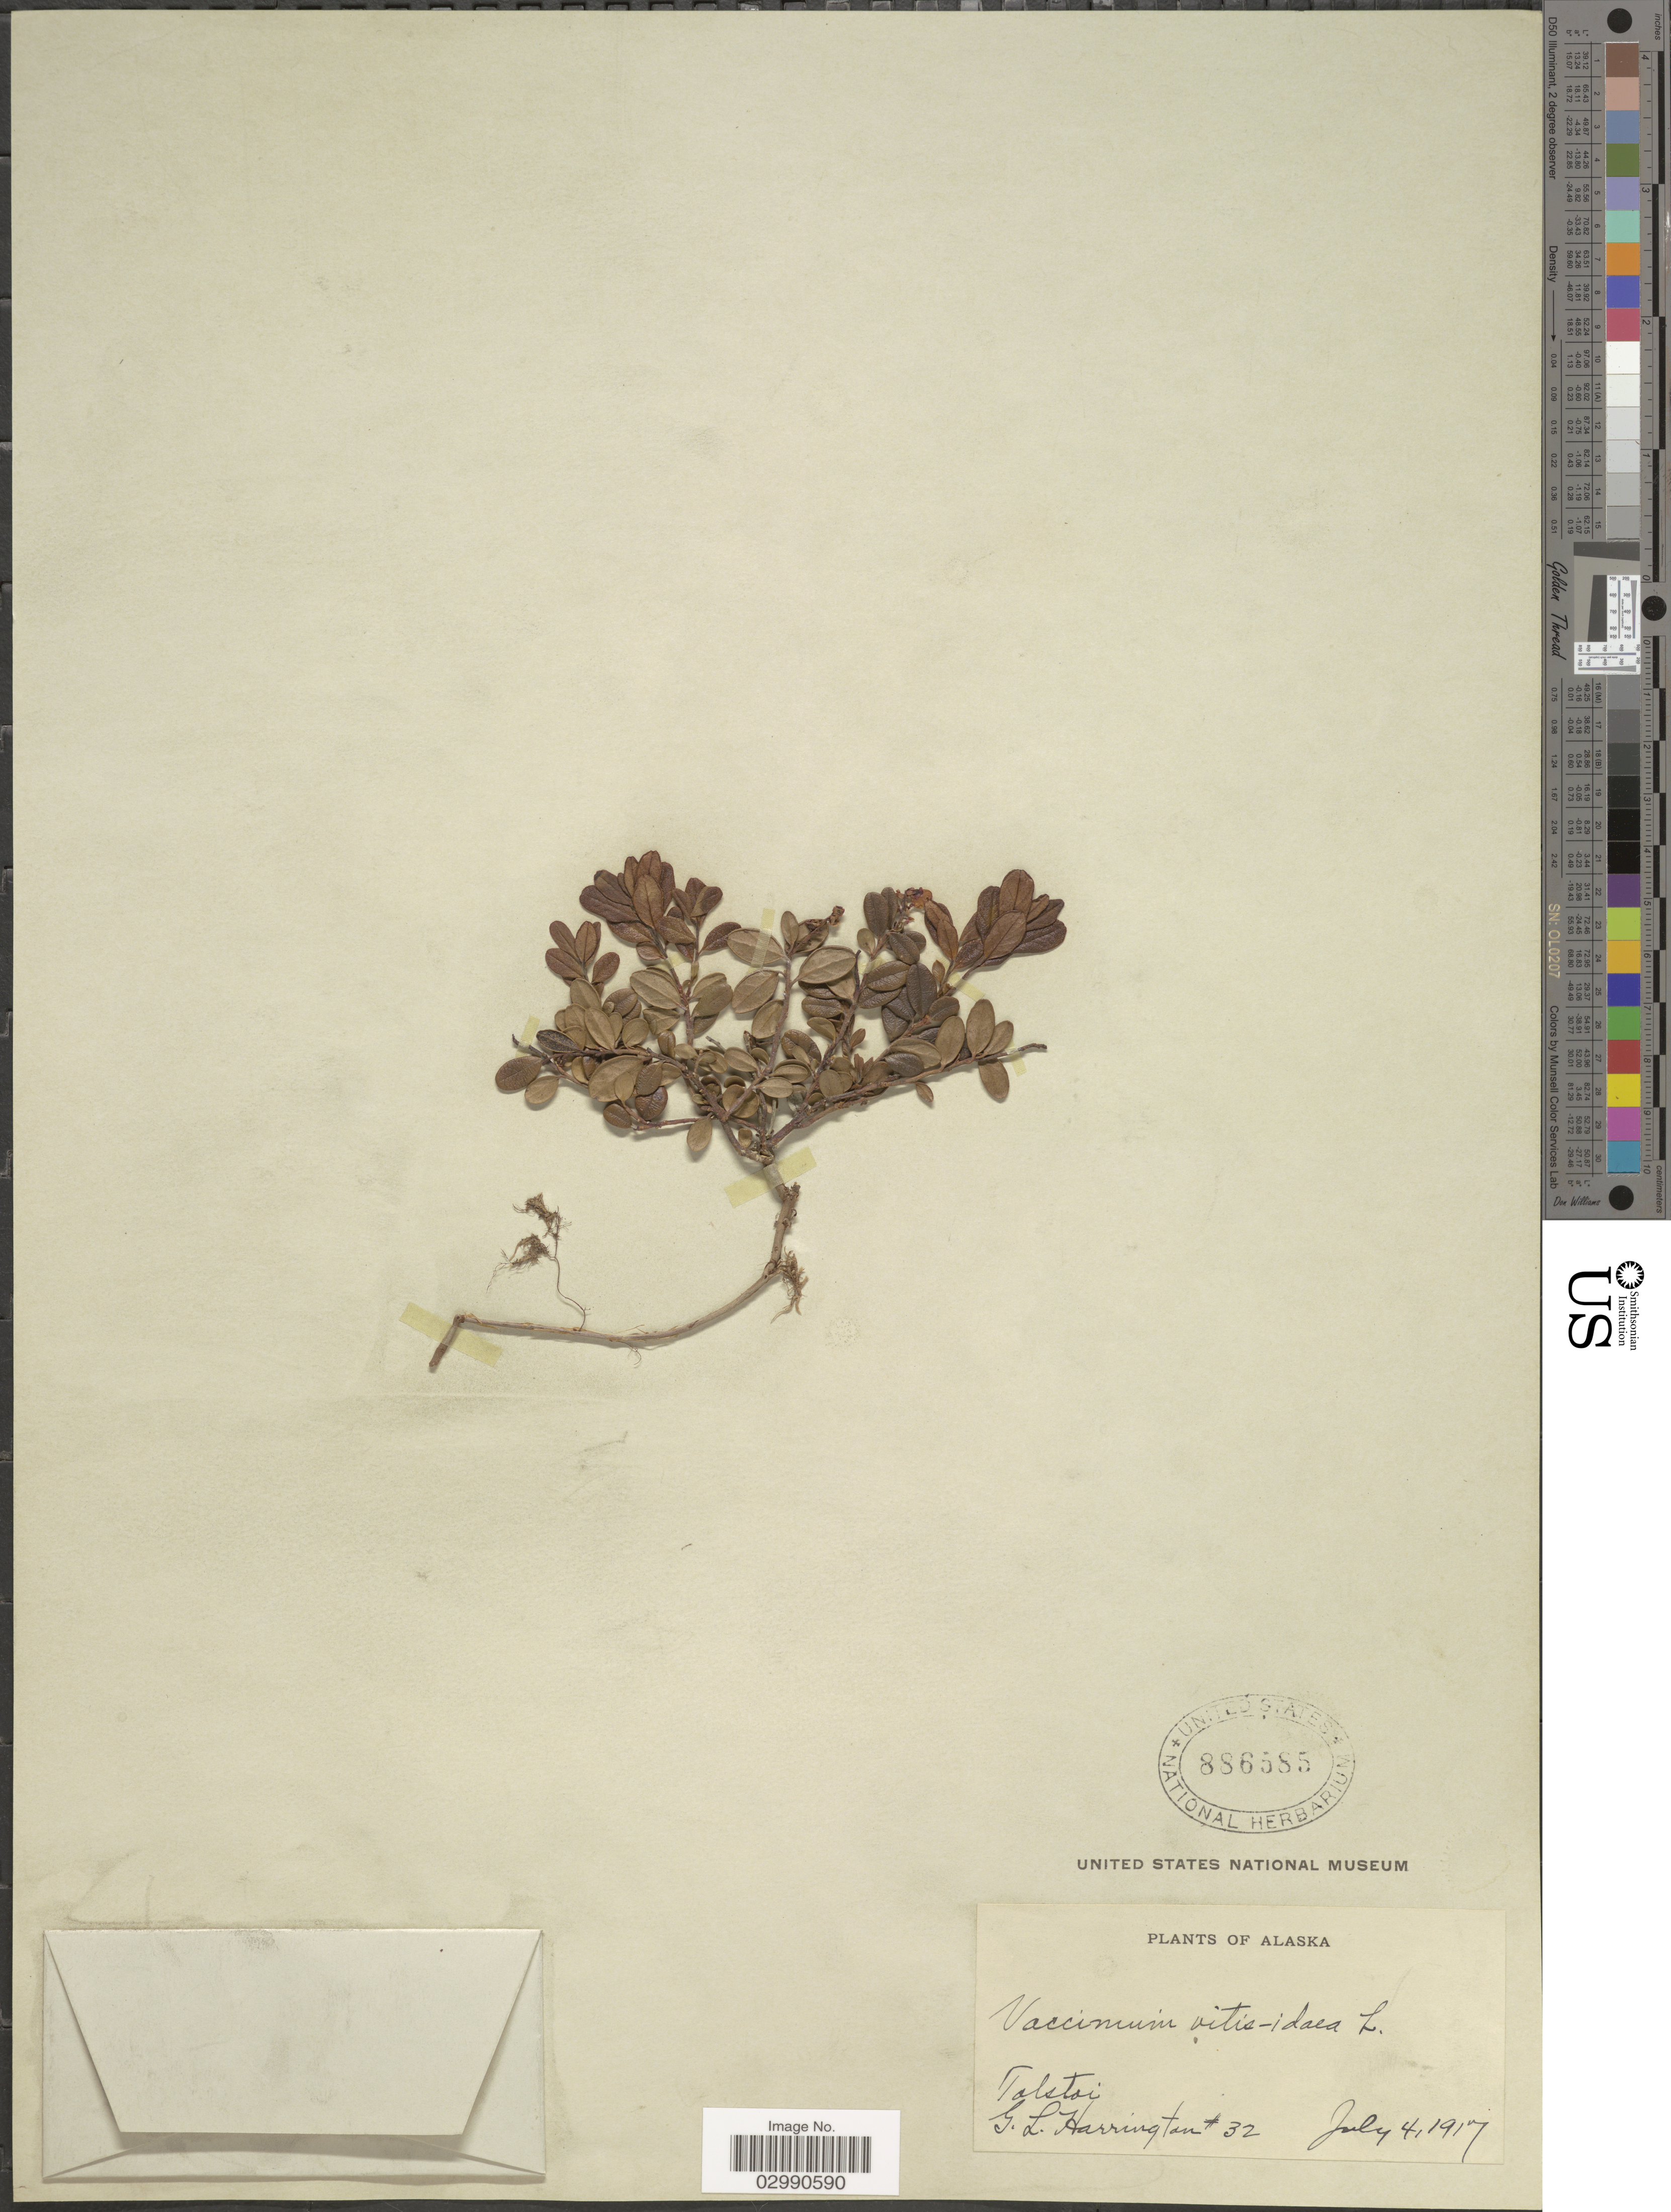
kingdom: Plantae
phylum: Tracheophyta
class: Magnoliopsida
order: Ericales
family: Ericaceae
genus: Vaccinium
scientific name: Vaccinium vitis-idaea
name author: L.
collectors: G. Harrington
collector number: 32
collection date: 1917-07-04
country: United States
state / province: Alaska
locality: Tolstoi.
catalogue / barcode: US 886585